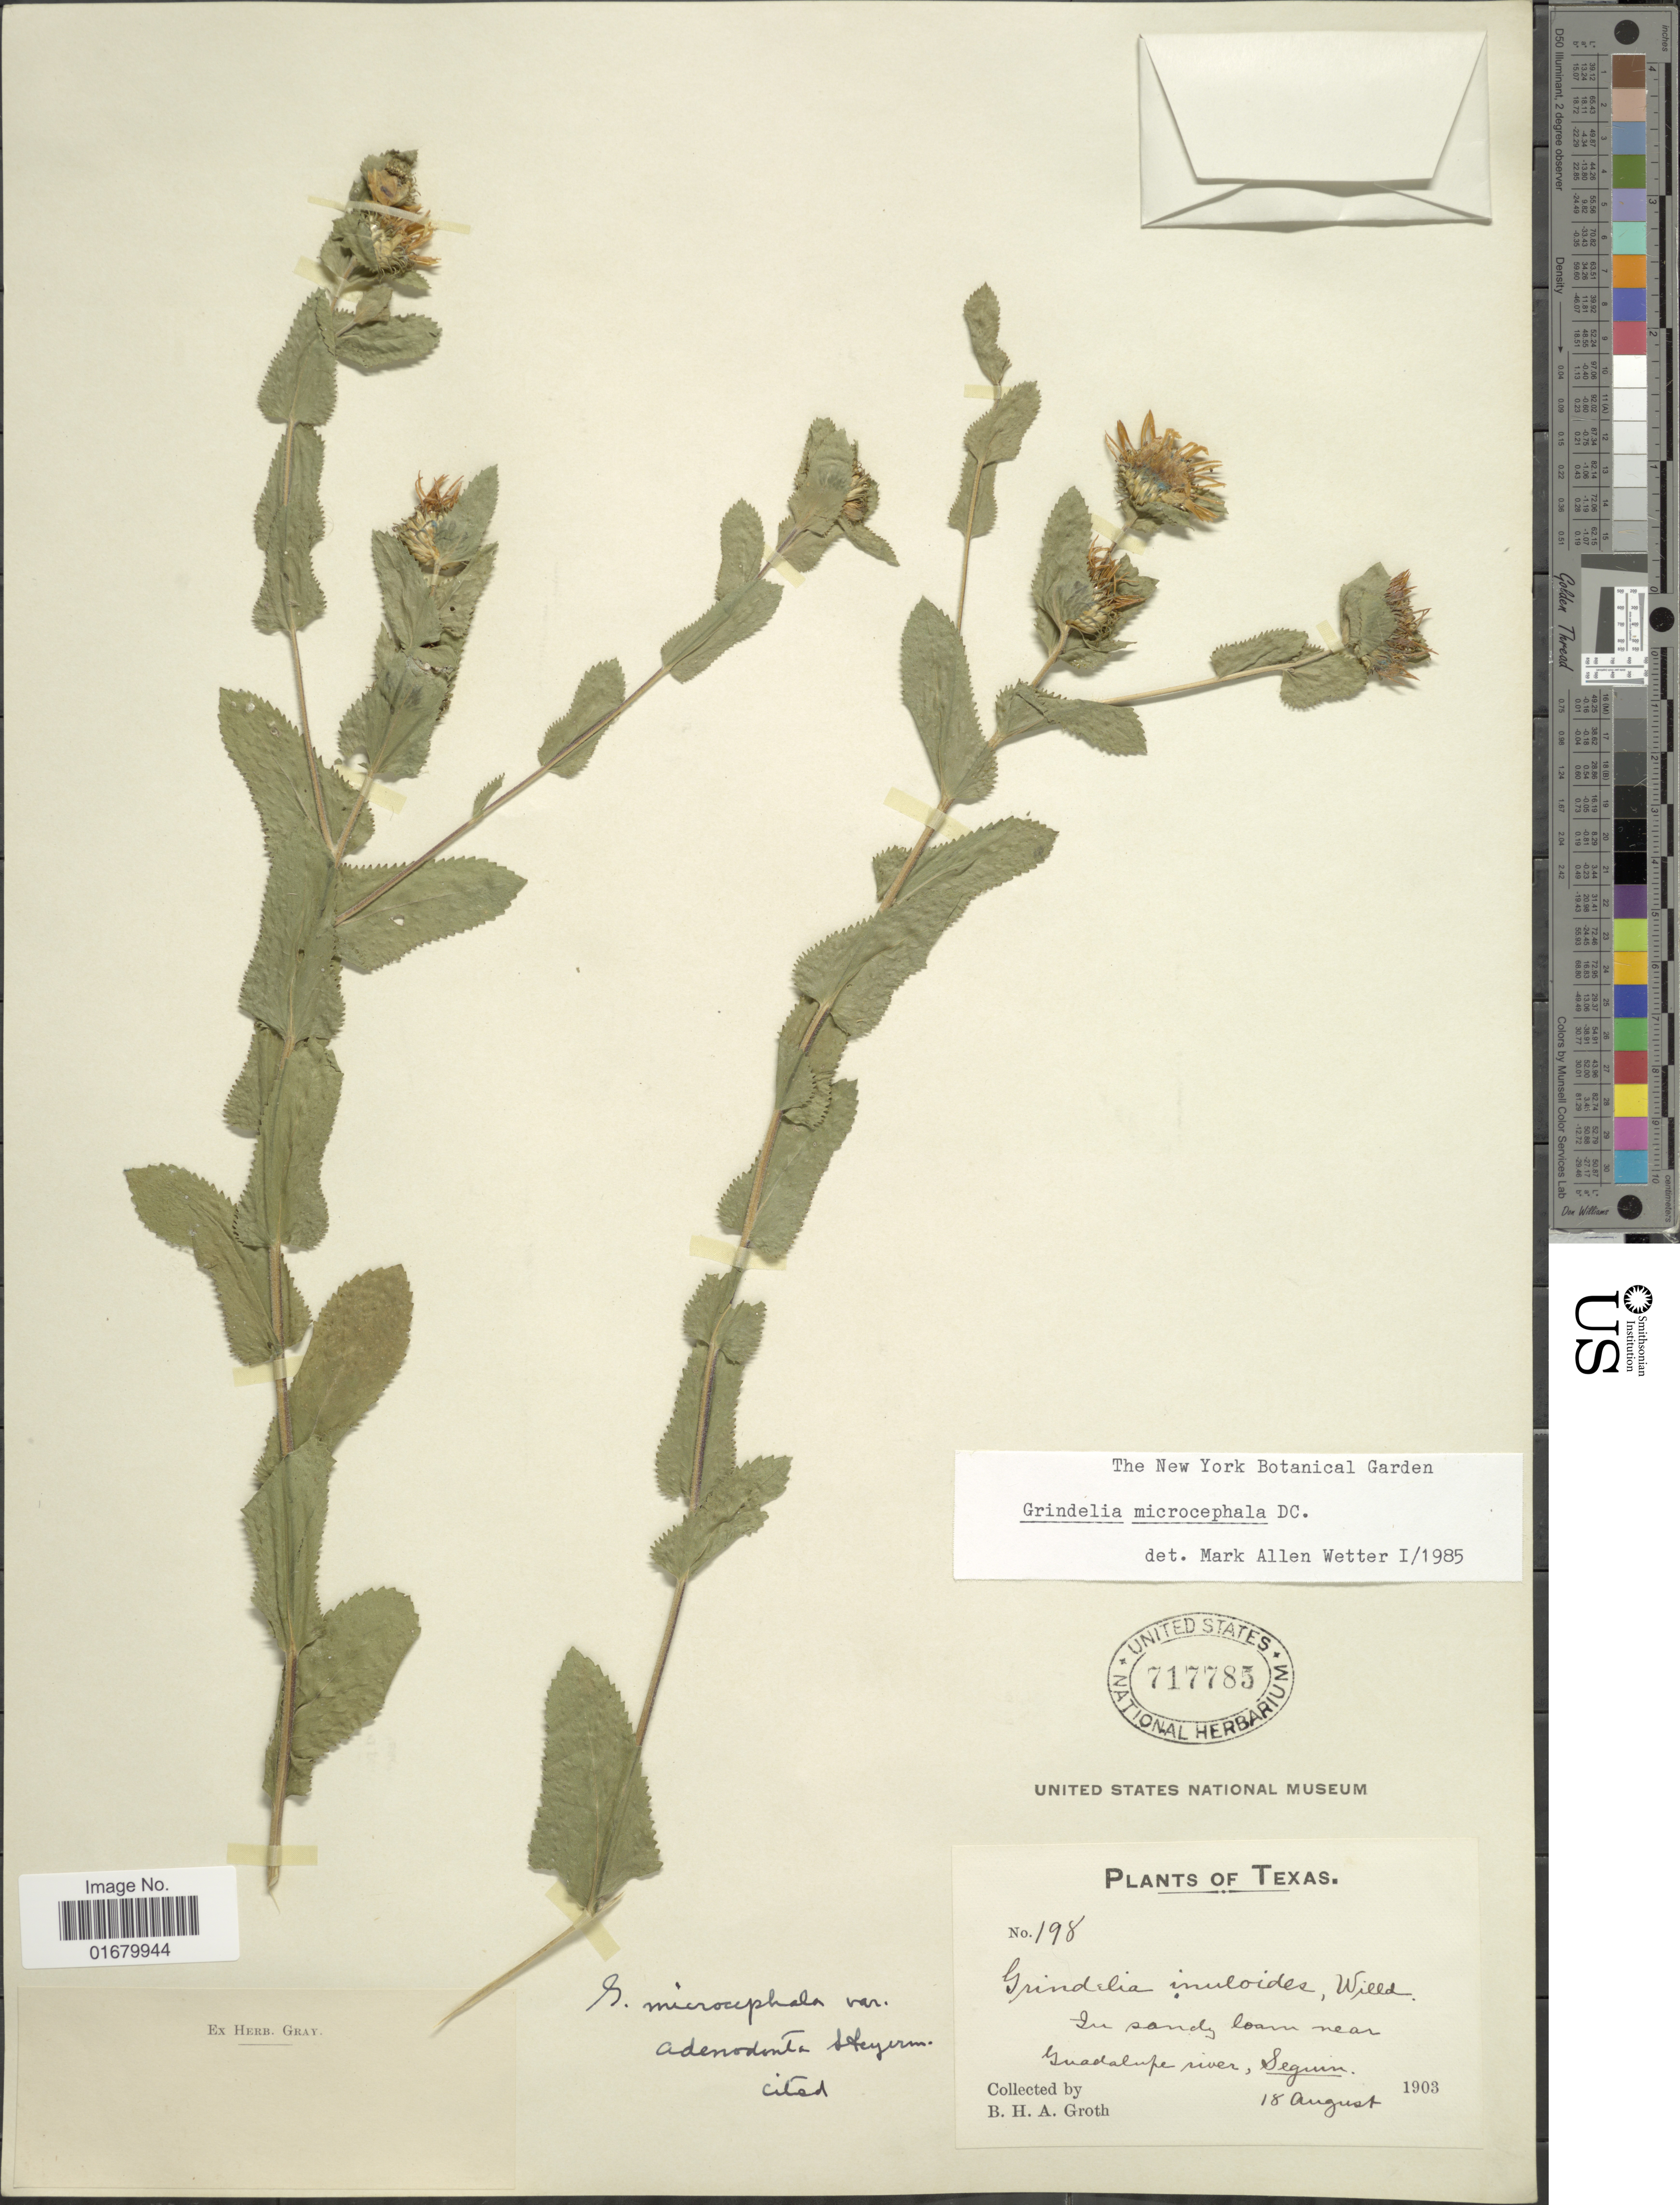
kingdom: Plantae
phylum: Tracheophyta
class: Magnoliopsida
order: Asterales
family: Asteraceae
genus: Grindelia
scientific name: Grindelia microcephala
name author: DC.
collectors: B. Groth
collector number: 198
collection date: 1903-08-18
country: United States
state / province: Texas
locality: Near Guadalupe river, Segum.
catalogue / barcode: US 717785